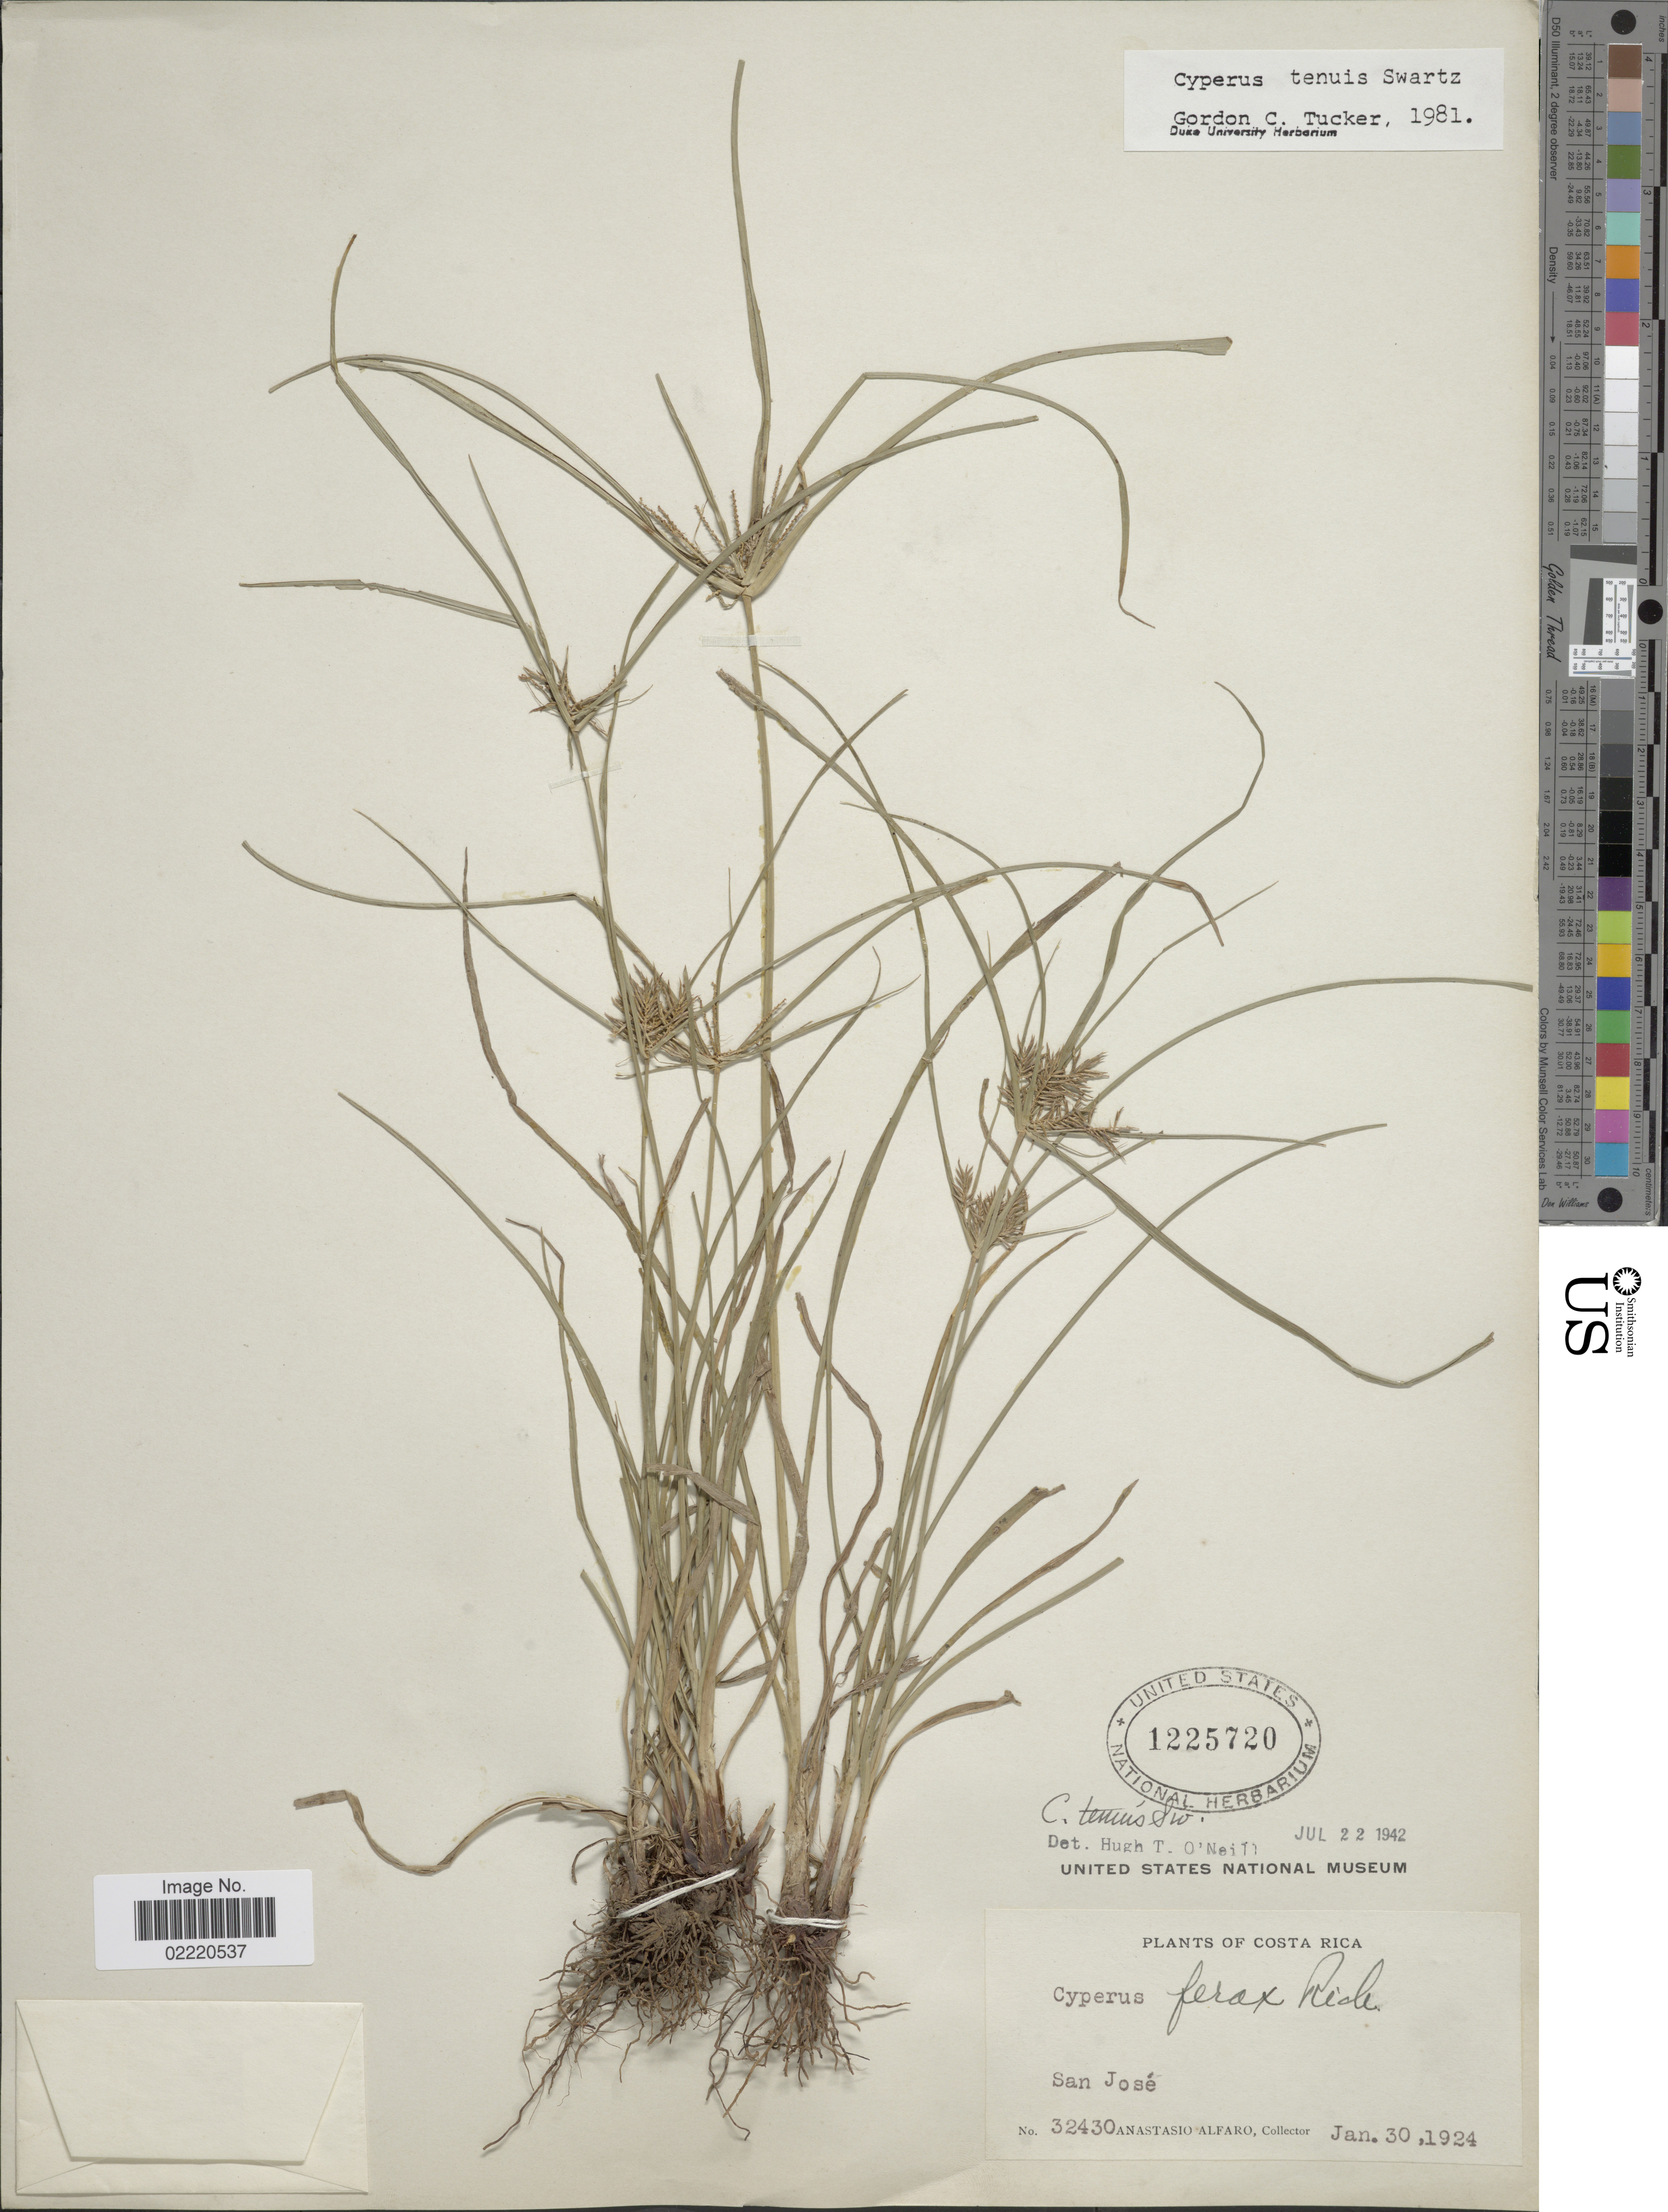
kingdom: Plantae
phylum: Tracheophyta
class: Liliopsida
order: Poales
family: Cyperaceae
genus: Cyperus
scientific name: Cyperus tenuis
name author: Sw.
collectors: A. Alfaro Gonzalez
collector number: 32430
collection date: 1924-01-30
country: Costa Rica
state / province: San José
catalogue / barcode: US 1225720